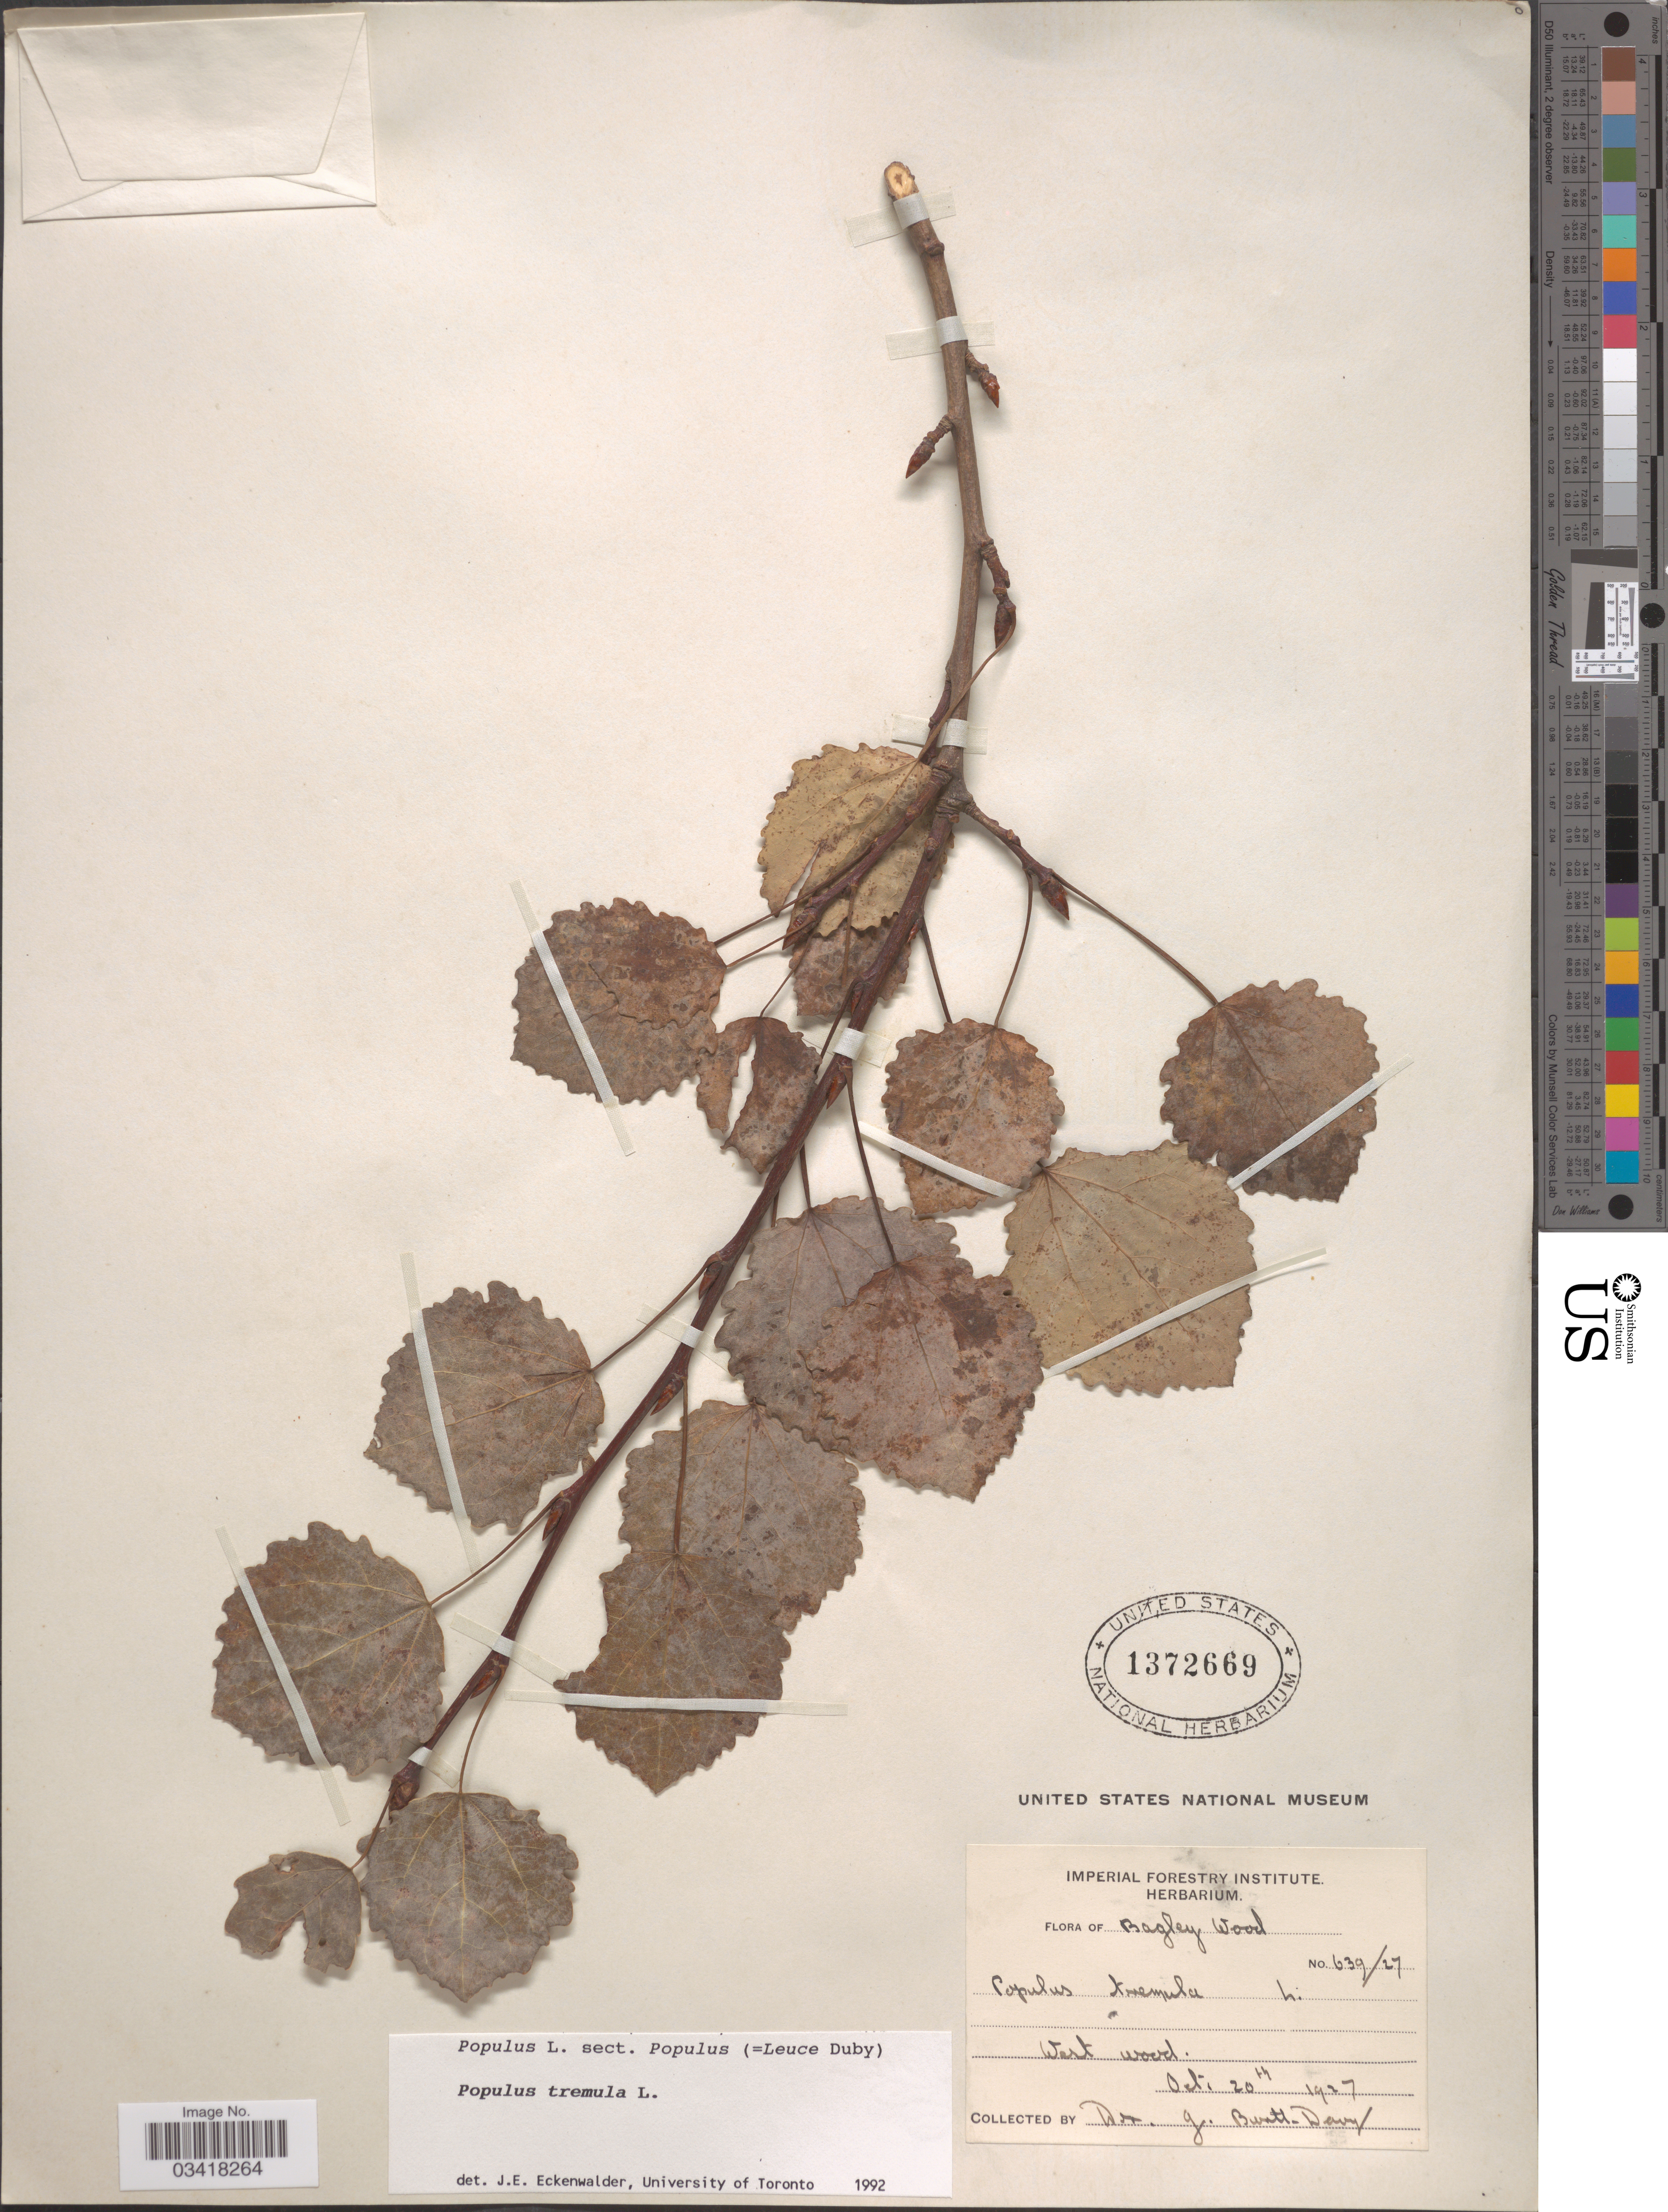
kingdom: Plantae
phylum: Tracheophyta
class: Magnoliopsida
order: Malpighiales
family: Salicaceae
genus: Populus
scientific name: Populus tremula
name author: L.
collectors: J. Burtt Davy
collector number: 639/27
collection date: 1927-10-20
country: United Kingdom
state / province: England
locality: Bagley Wood.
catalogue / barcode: US 1372669